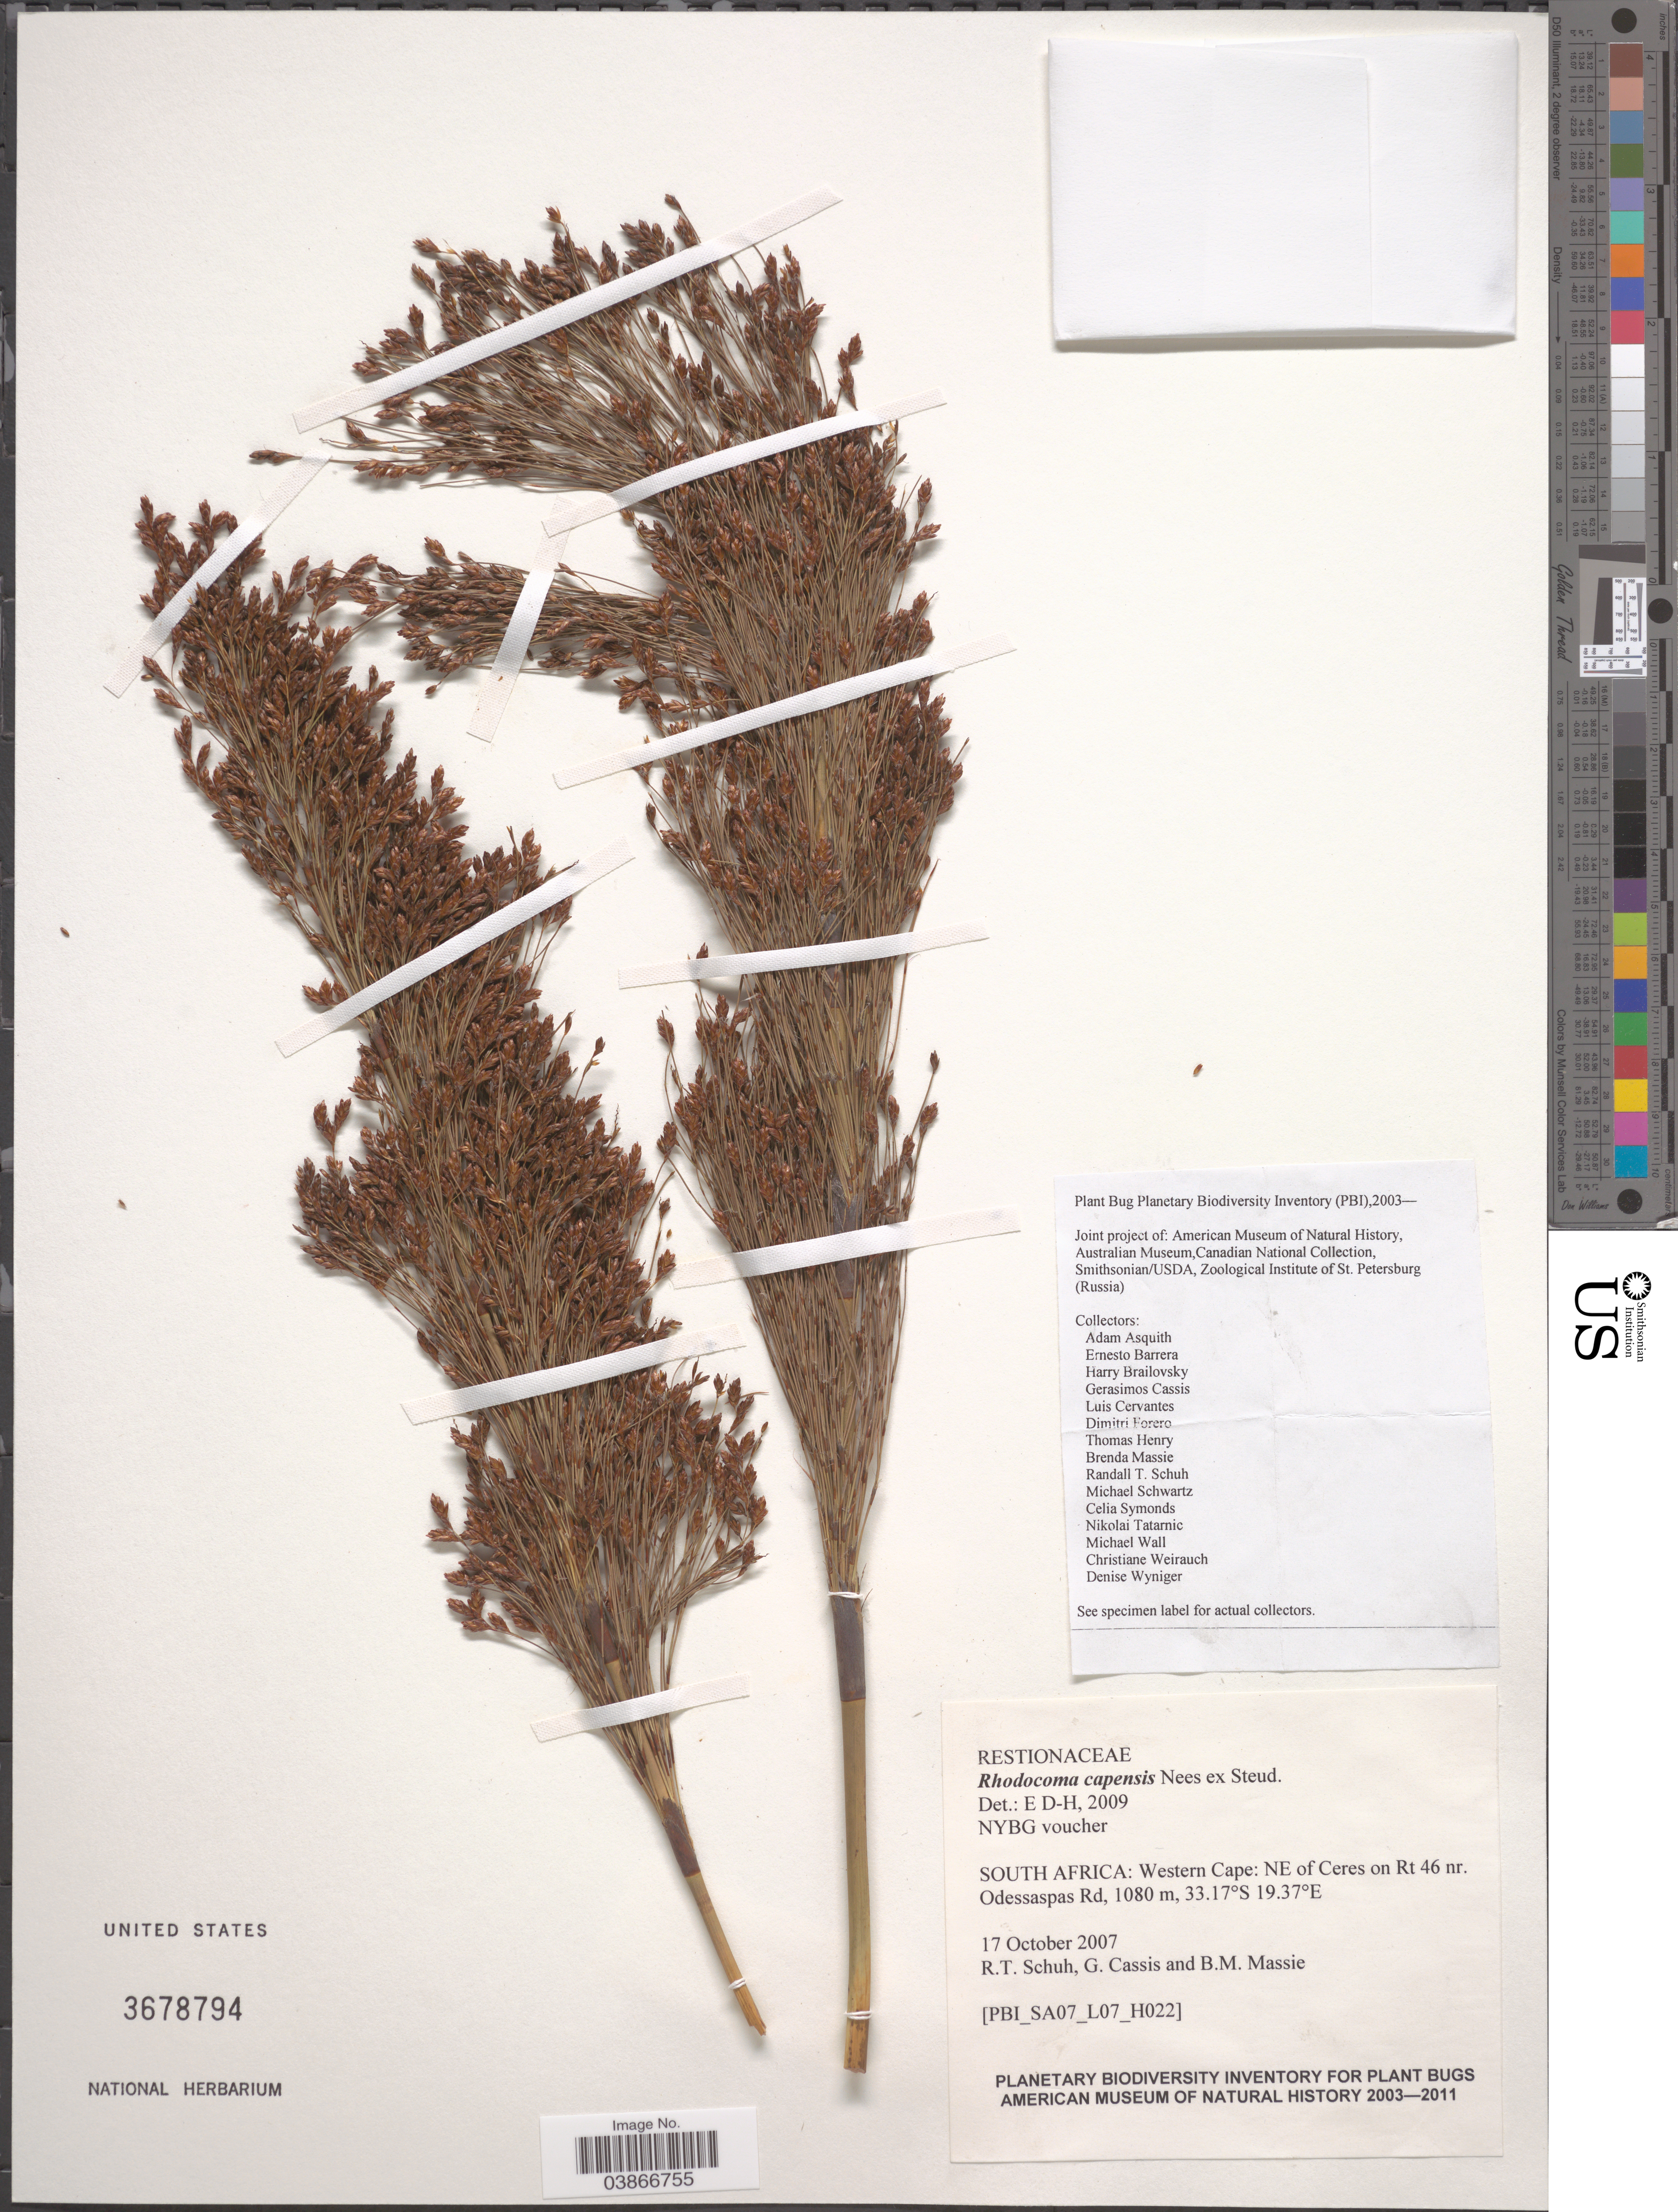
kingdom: Plantae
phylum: Tracheophyta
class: Liliopsida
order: Poales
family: Restionaceae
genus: Restio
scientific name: Restio rhodocoma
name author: Mast.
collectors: R. Schuh, G. Cassis & B. Massie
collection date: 2007-10-17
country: South Africa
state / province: Western Cape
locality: NE of Ceres on Rt 46 nr. Odessaspas Rd.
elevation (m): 1080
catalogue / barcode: US 3678794